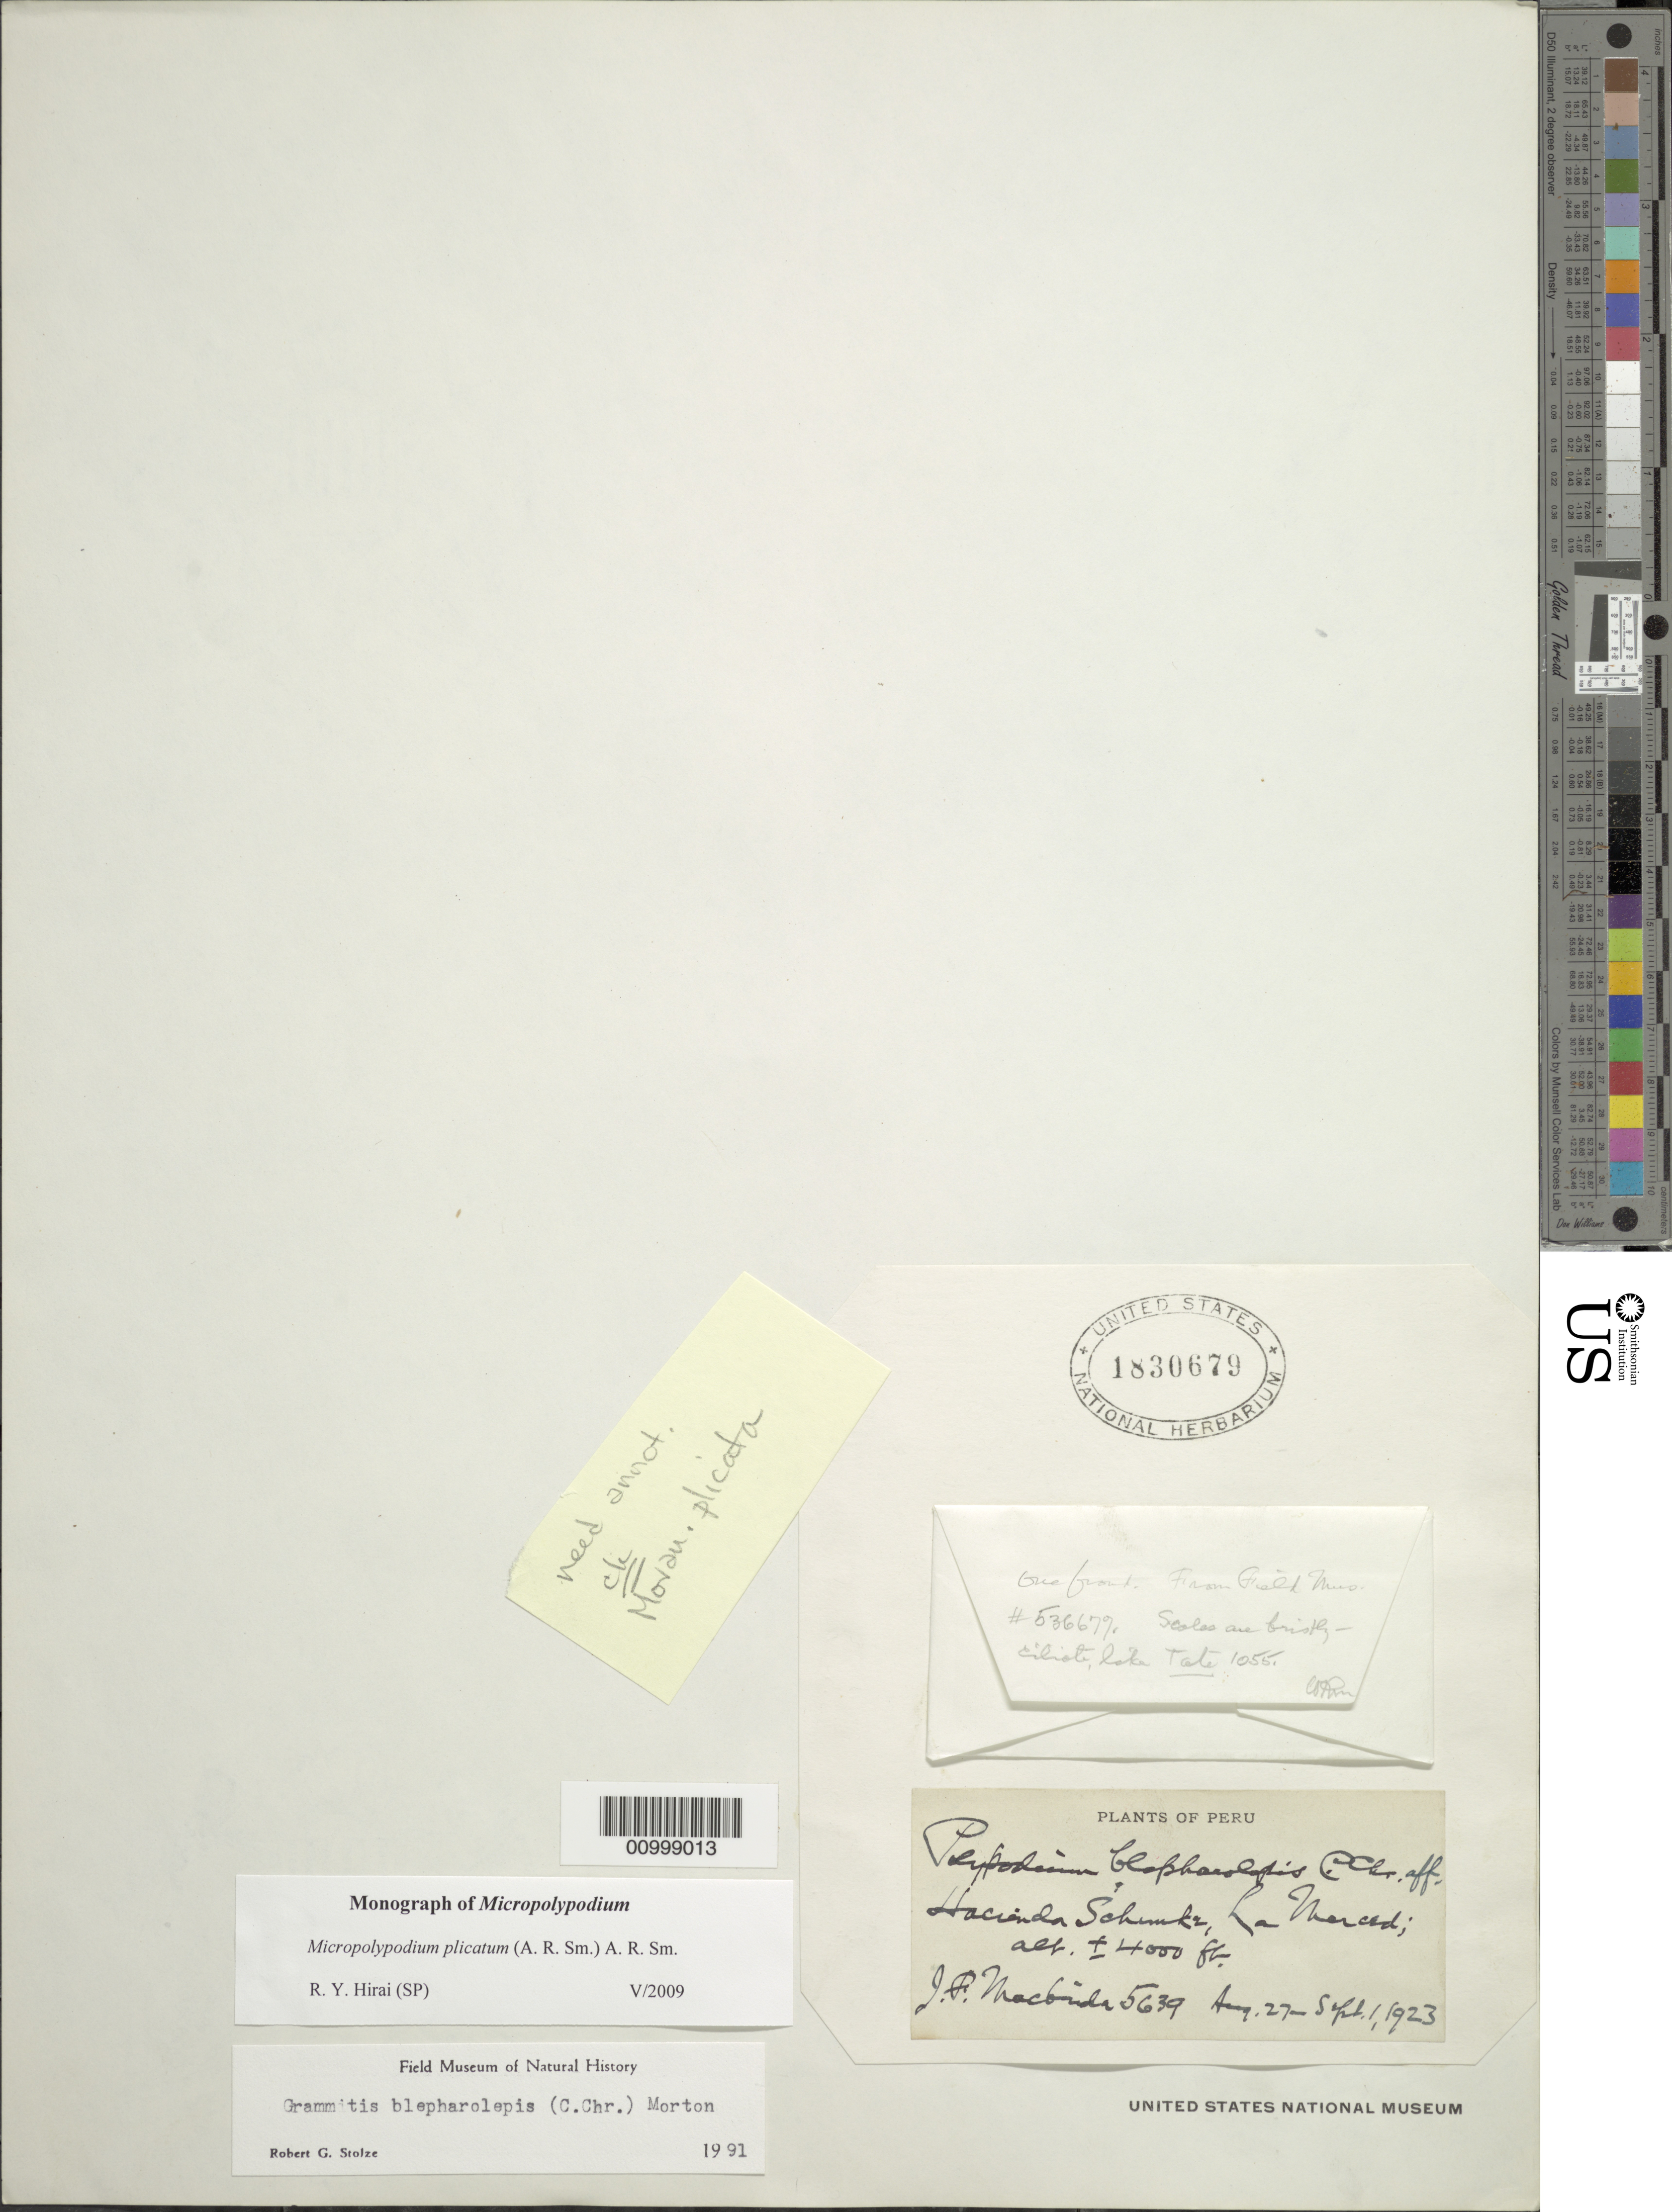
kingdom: Plantae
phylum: Tracheophyta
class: Polypodiopsida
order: Polypodiales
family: Polypodiaceae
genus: Moranopteris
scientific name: Moranopteris plicata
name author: (A.R. Sm.) R. Y. Hirai & J. Prado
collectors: J. F. Macbride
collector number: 5639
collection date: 1923-08-27/1923-09-01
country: Peru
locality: Hacienda Schunke, La Merced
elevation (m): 1219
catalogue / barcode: US 1830679